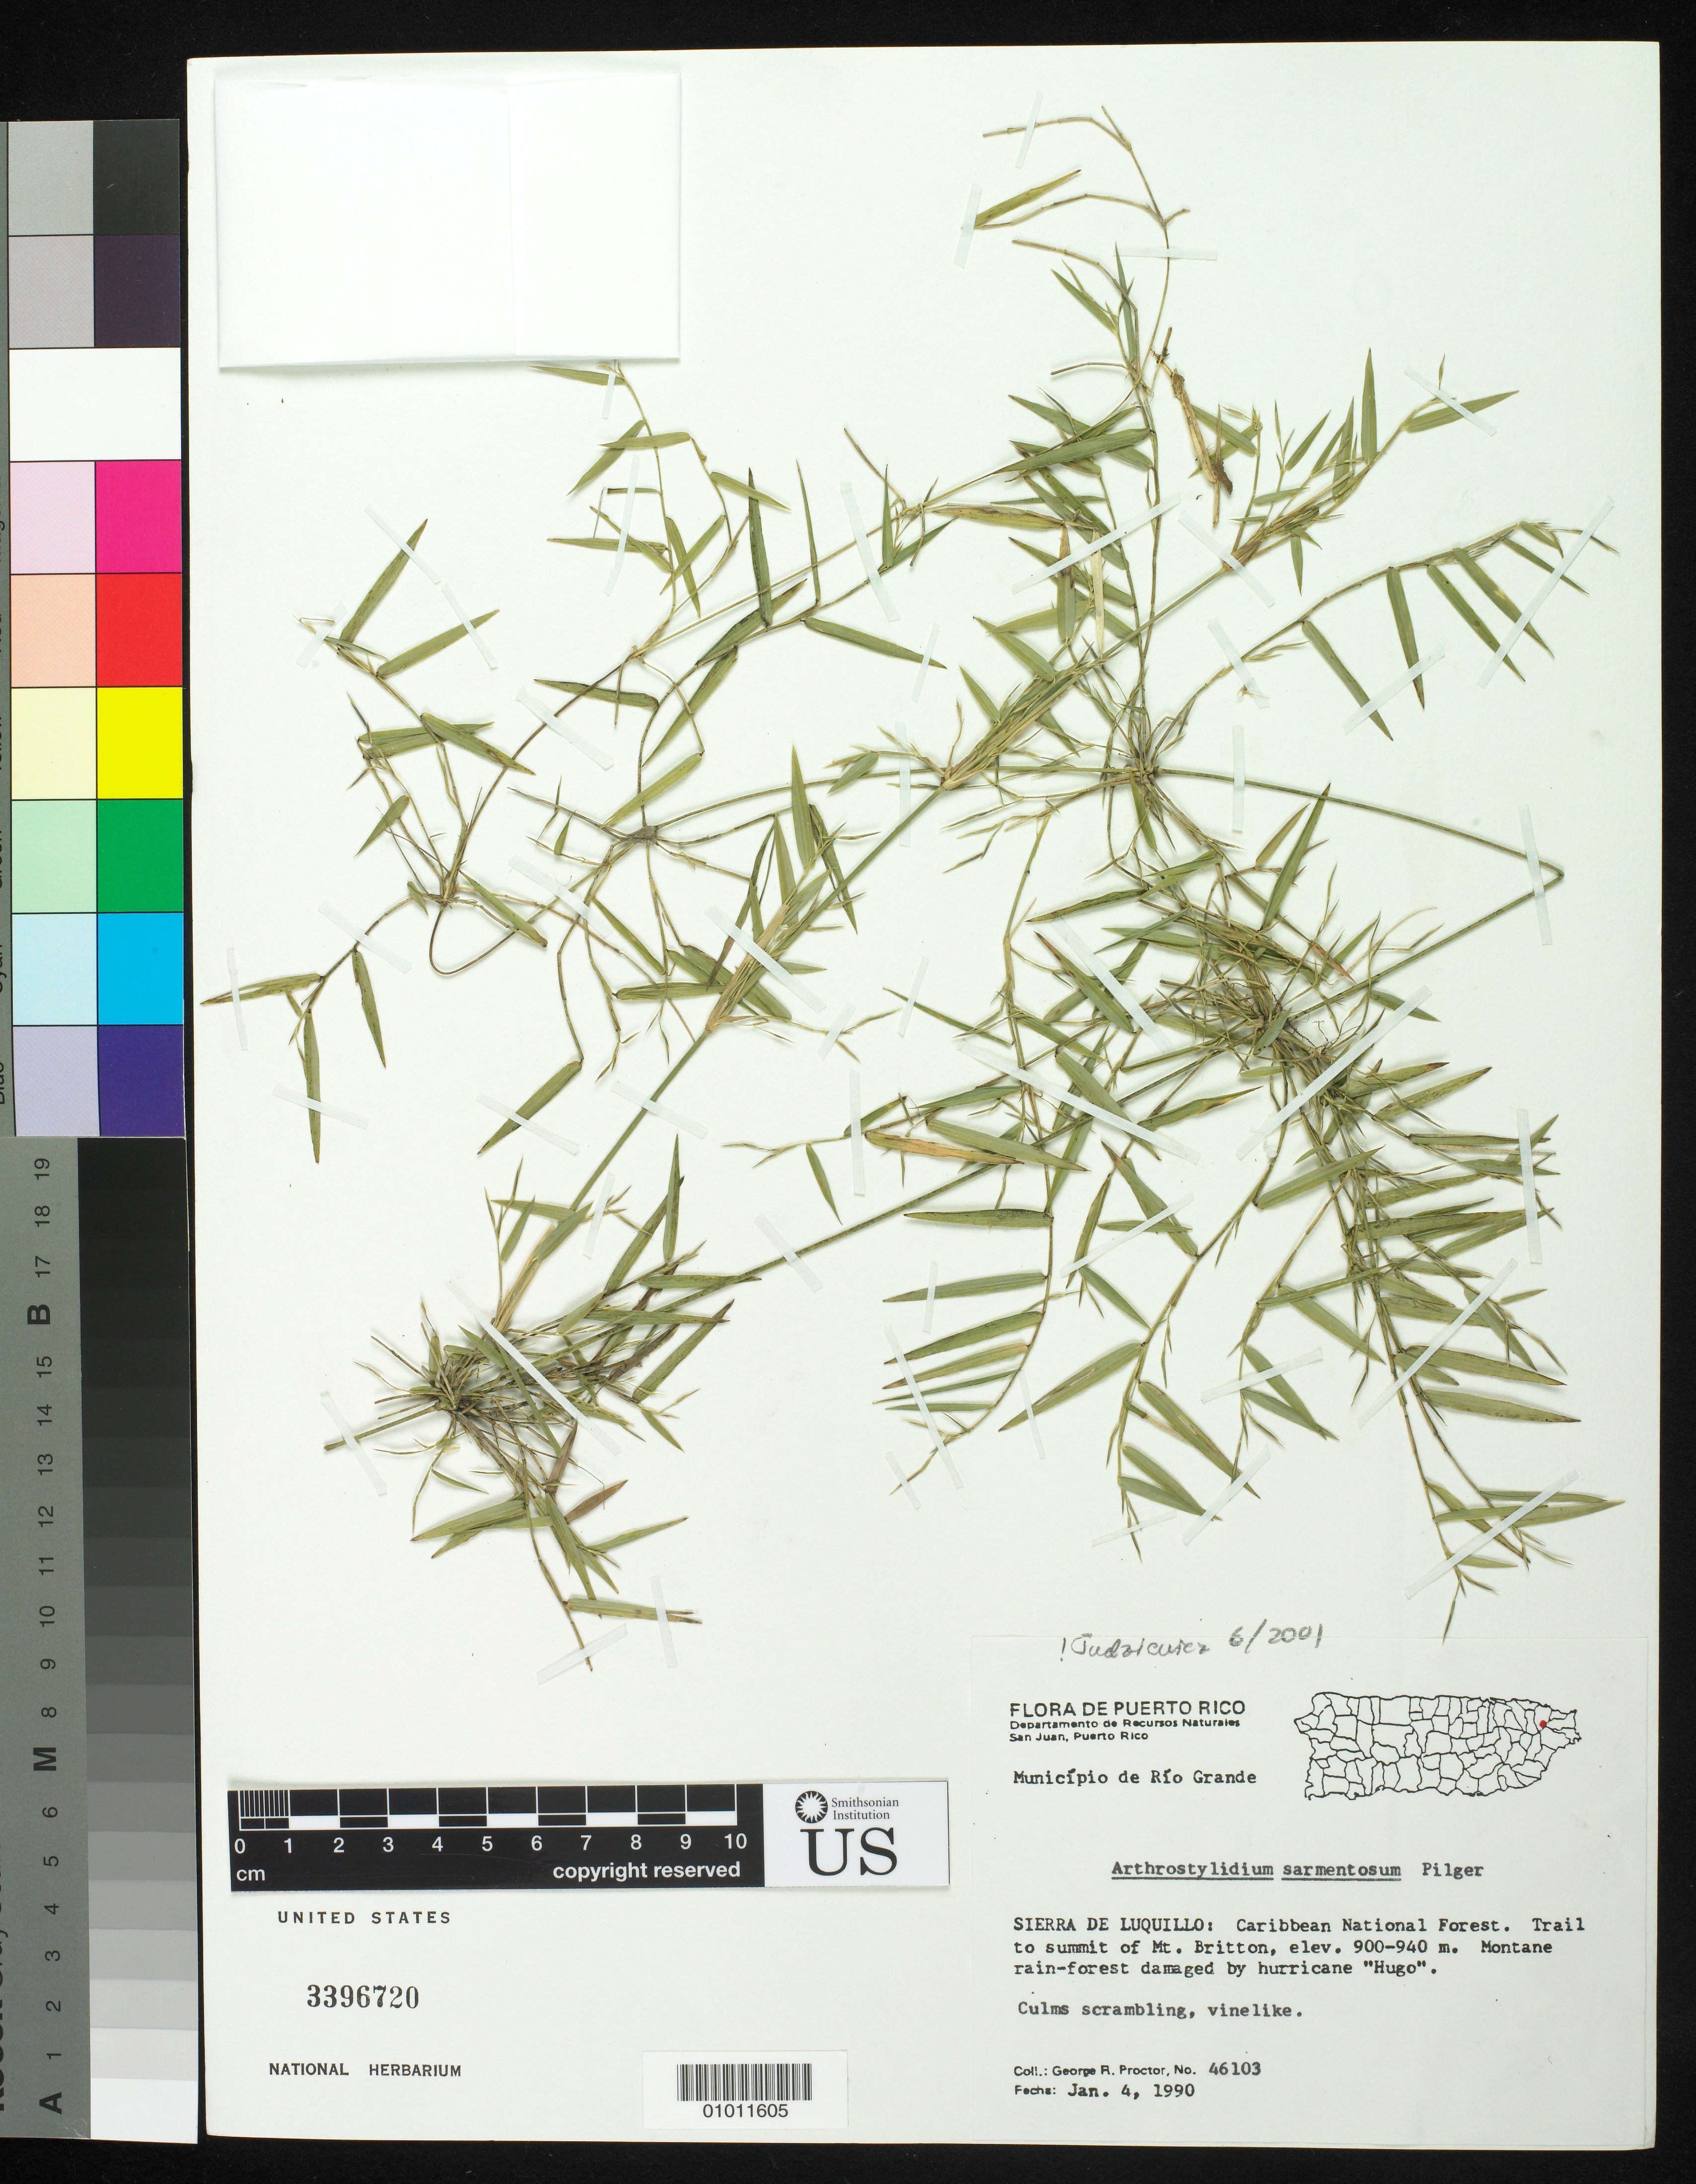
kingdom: Plantae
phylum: Tracheophyta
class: Liliopsida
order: Poales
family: Poaceae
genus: Arthrostylidium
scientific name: Arthrostylidium sarmentosum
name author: Pilg. in Urb.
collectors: G. R. Proctor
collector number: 46103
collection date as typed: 04 Jan 1990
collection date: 1990-01-04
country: Puerto Rico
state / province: Río Grande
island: Puerto Rico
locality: Sierra de Luquillo: Caribbean National Forest. Trail to summit of Mt. Britton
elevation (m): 900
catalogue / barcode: US 3396720